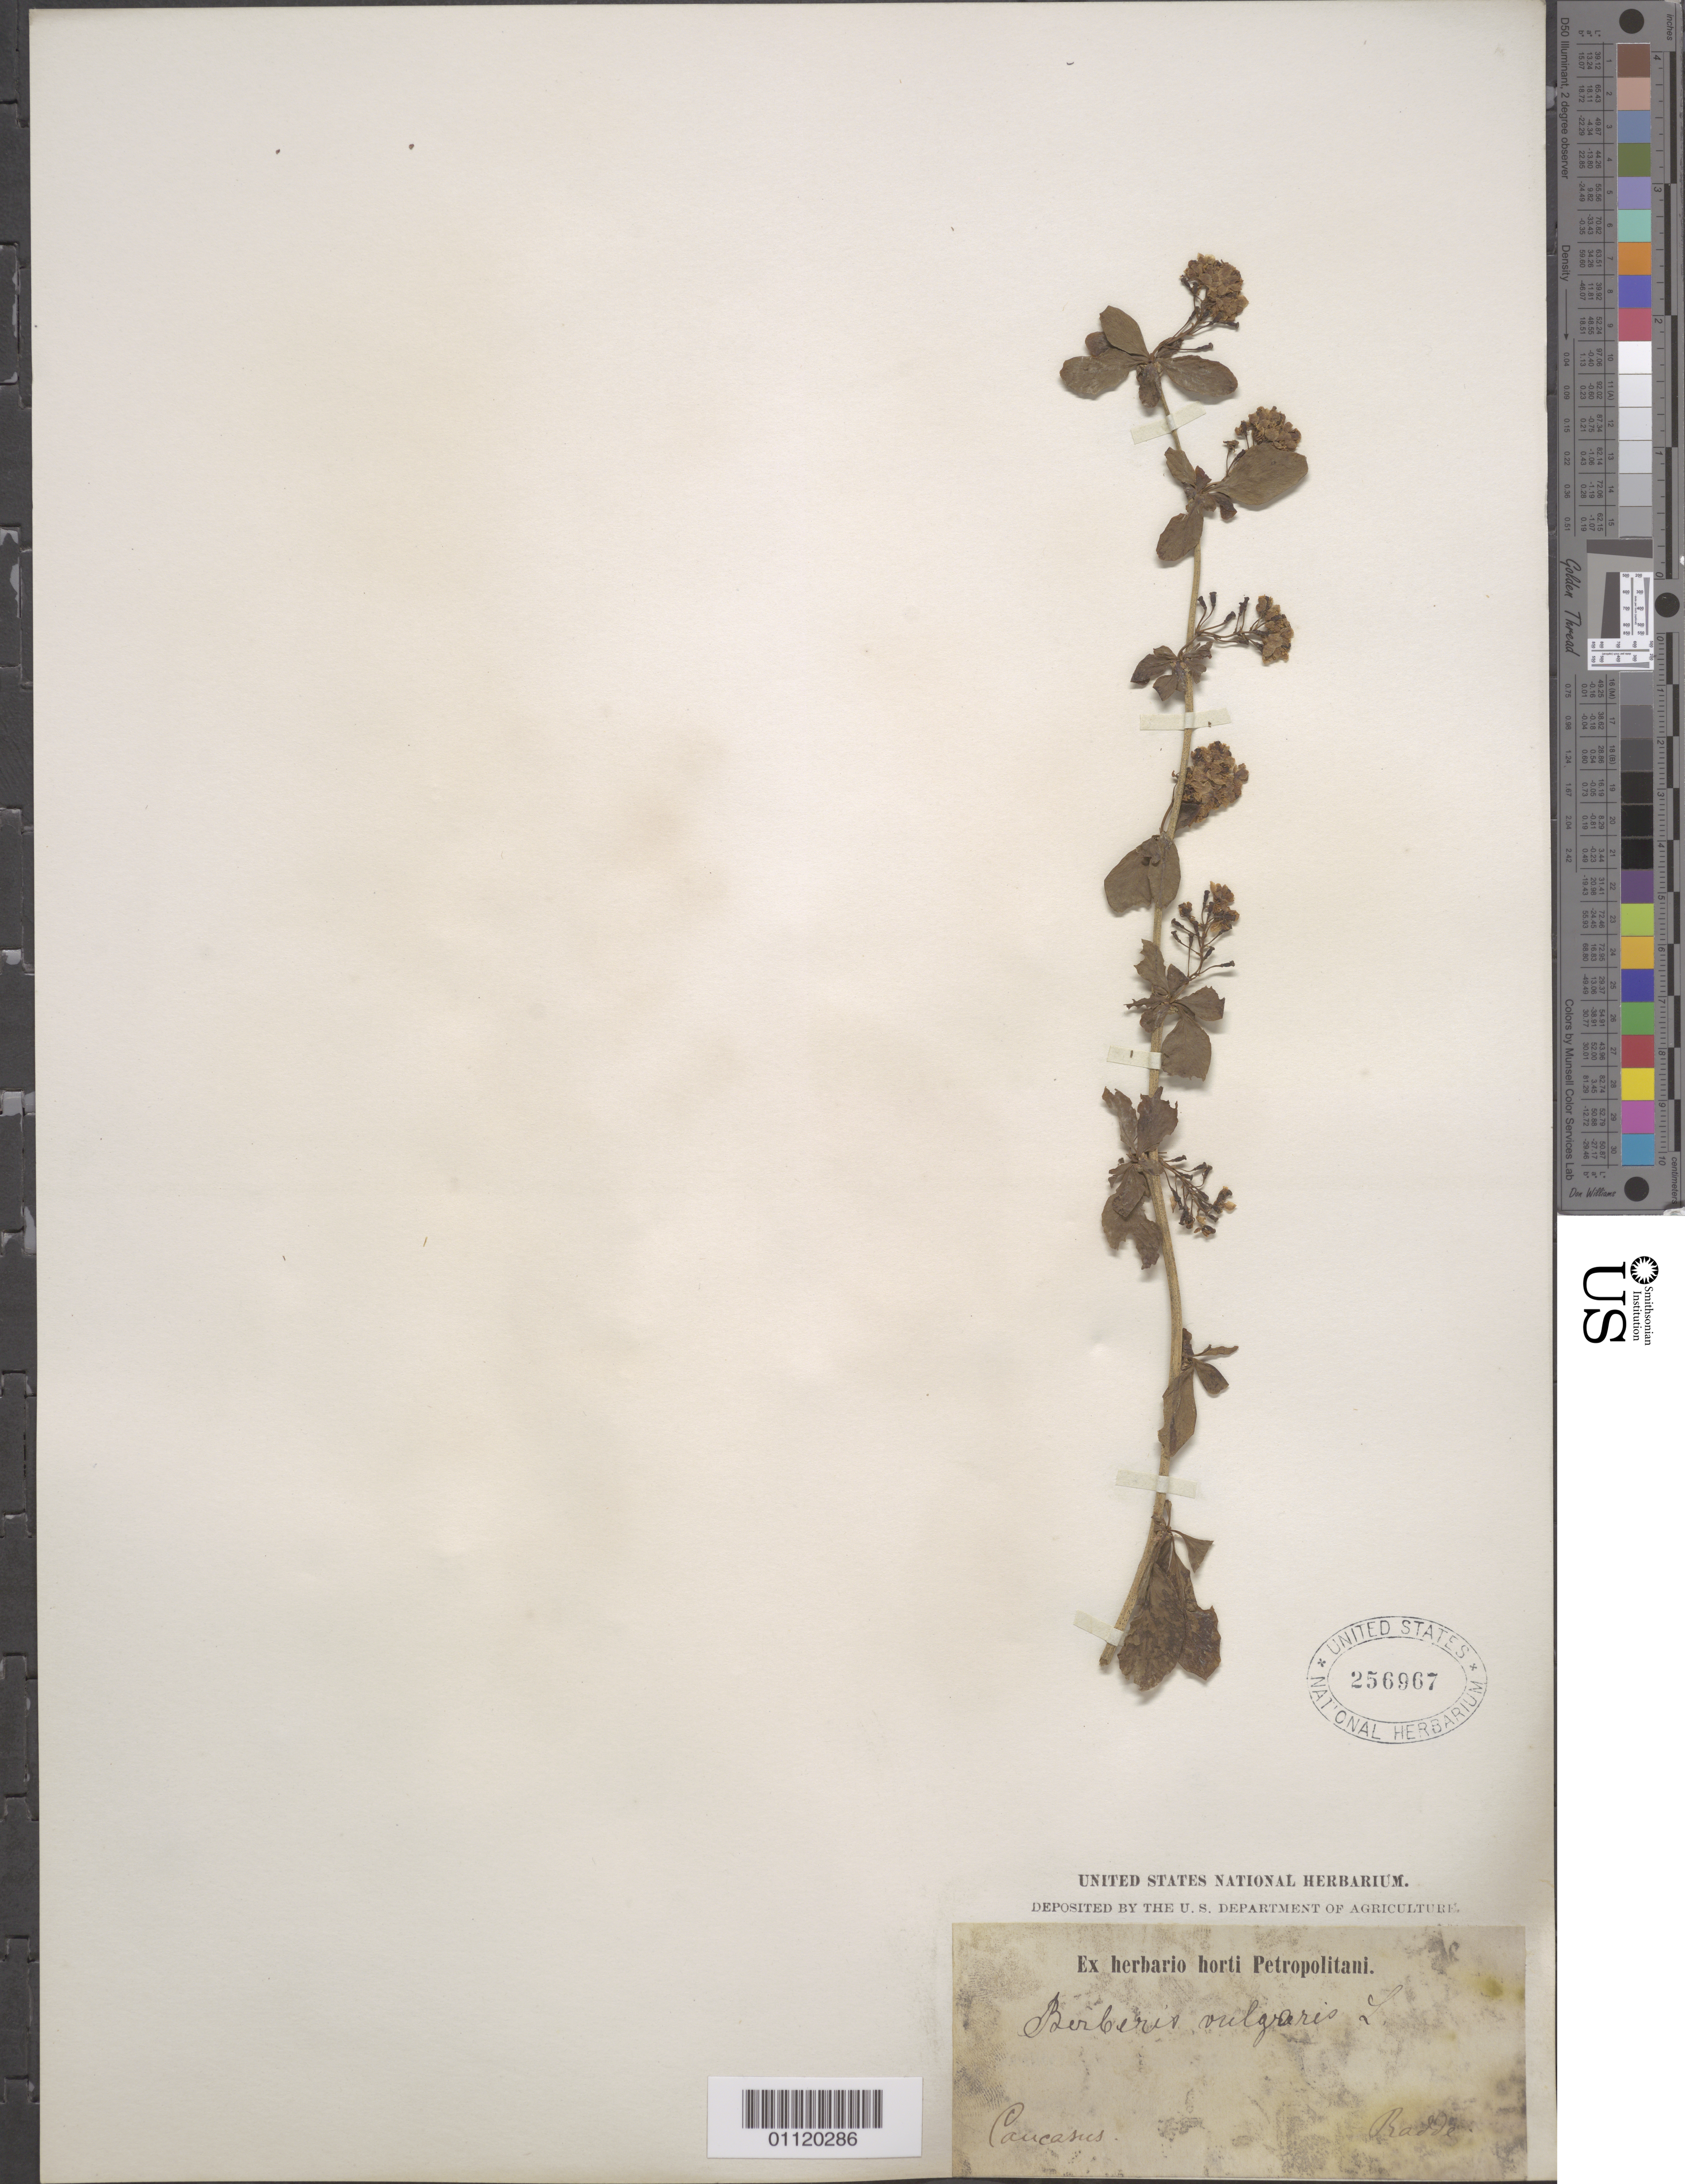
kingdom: Plantae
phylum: Tracheophyta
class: Magnoliopsida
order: Ranunculales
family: Berberidaceae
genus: Berberis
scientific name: Berberis vulgaris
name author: L.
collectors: G. F. R. J. von Radde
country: Russian Federation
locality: Caucasus.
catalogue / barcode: US 256967